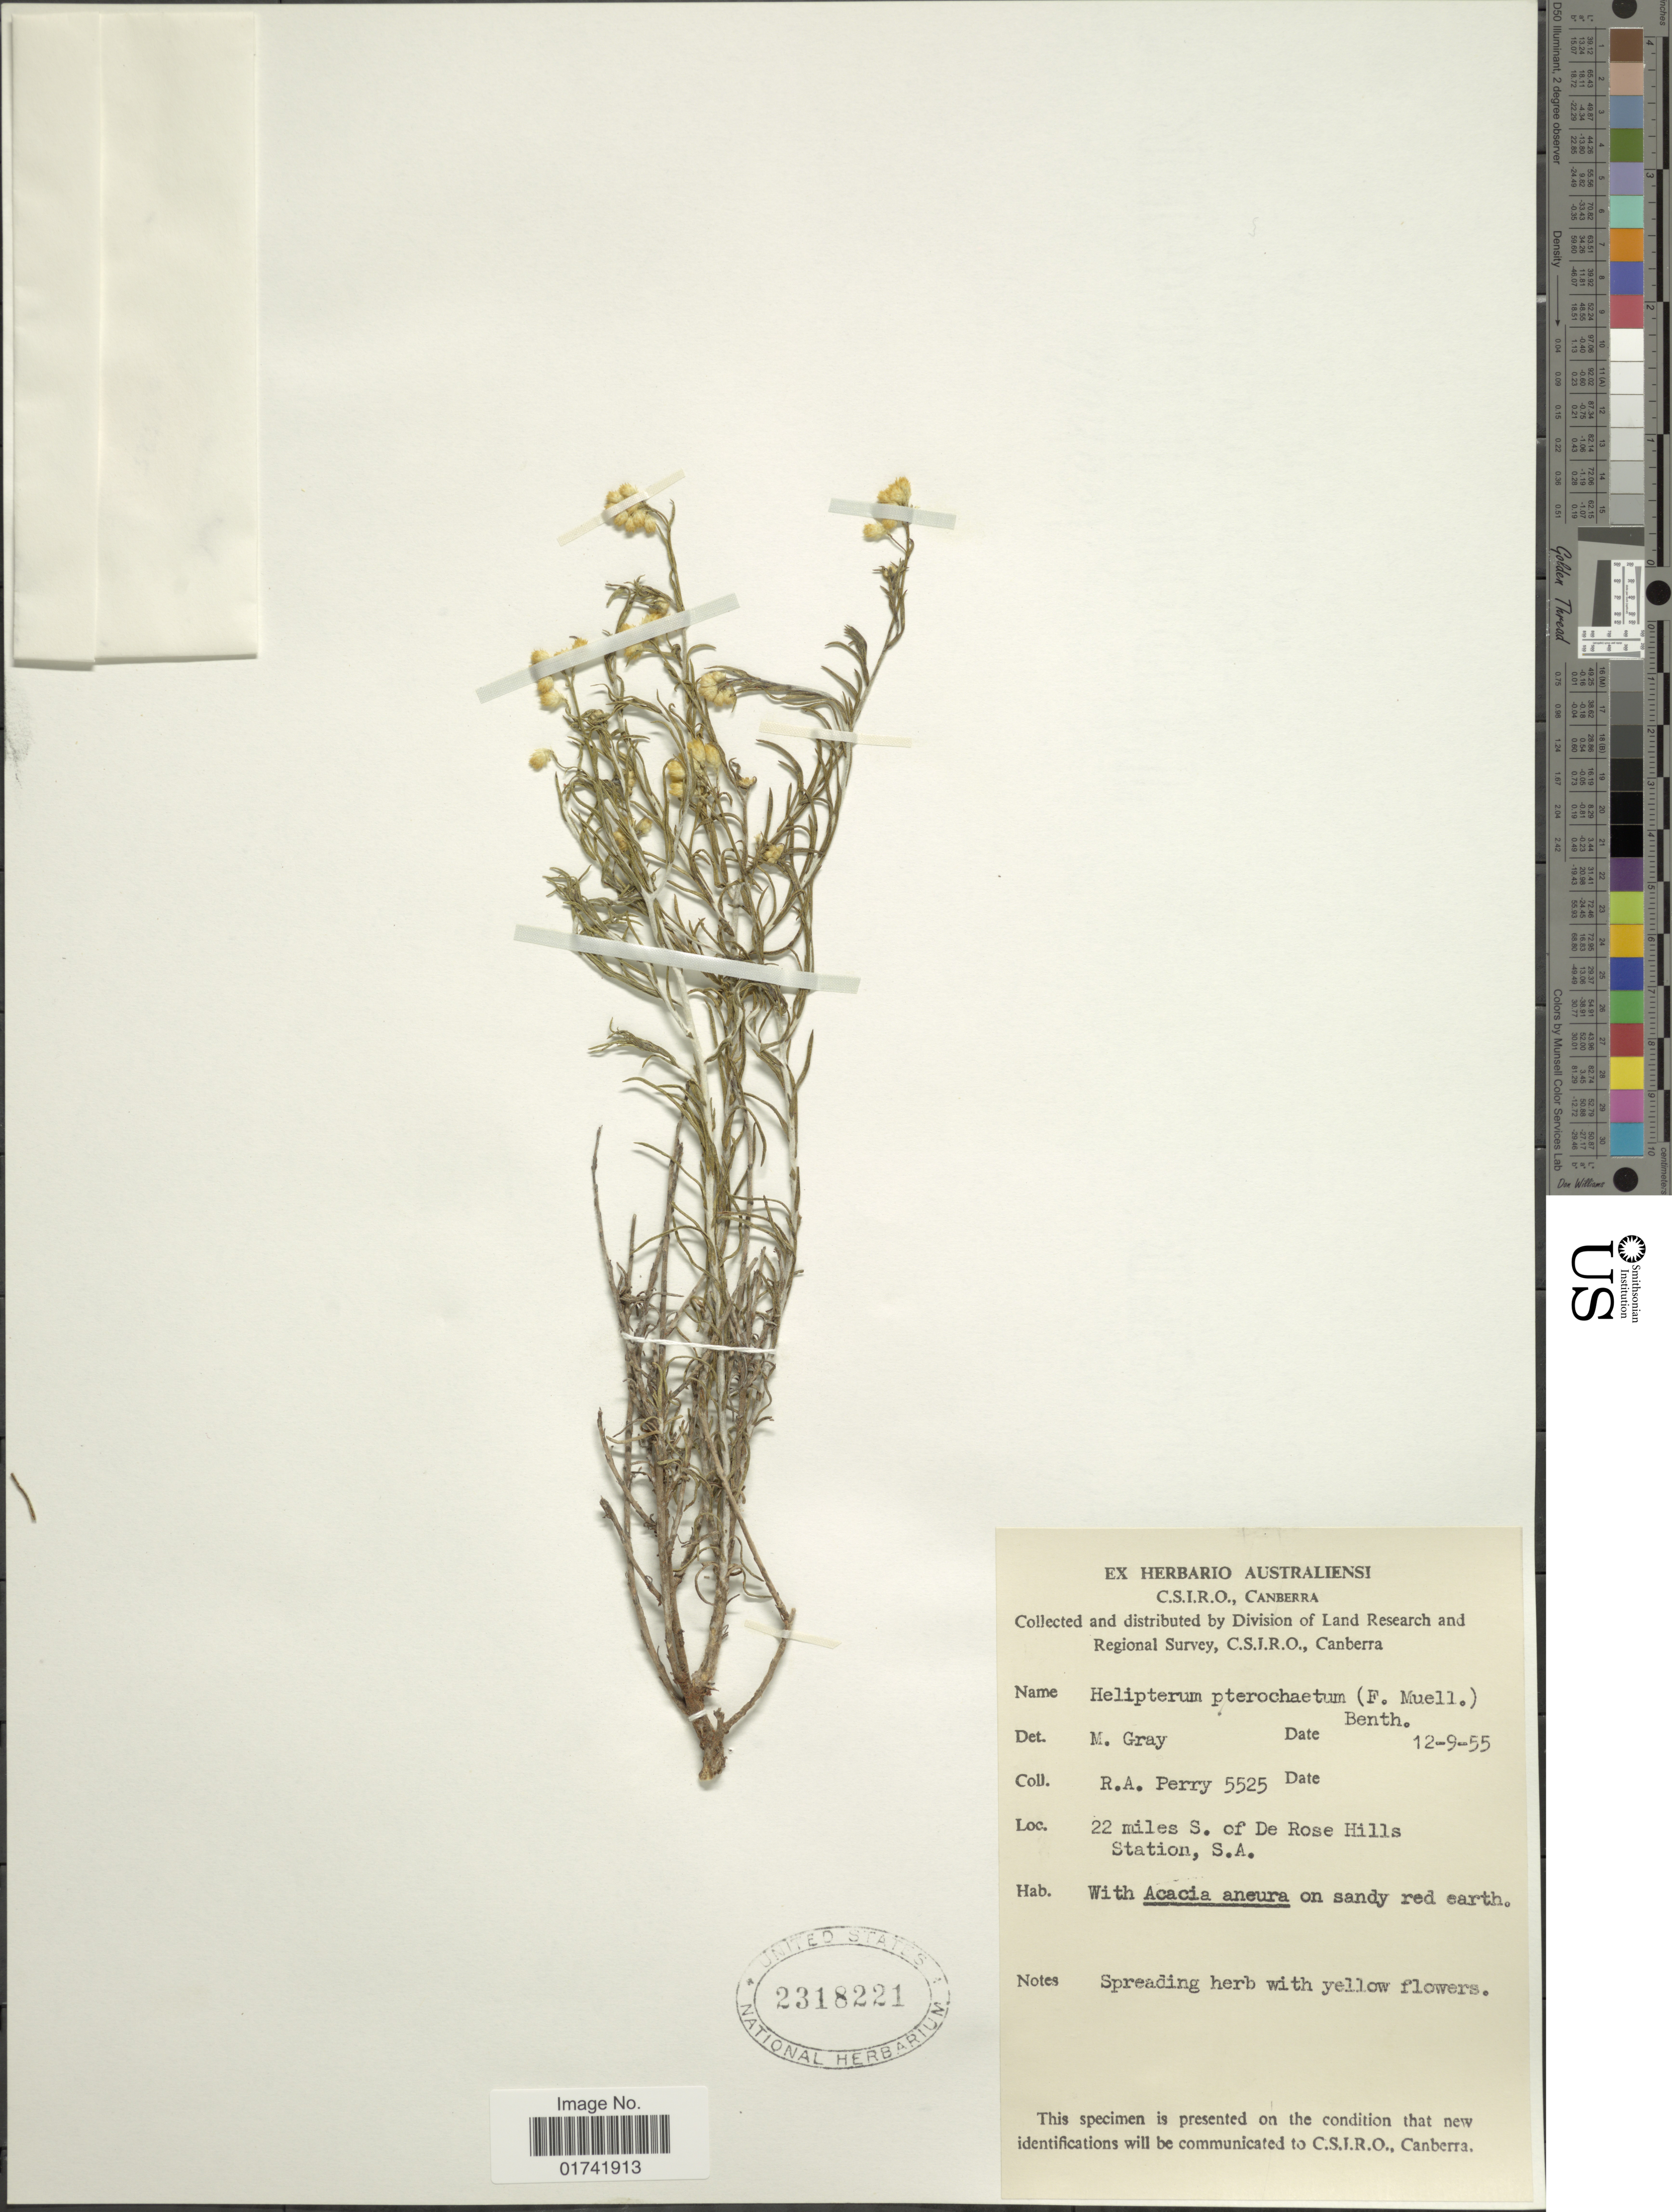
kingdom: Plantae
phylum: Tracheophyta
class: Magnoliopsida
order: Asterales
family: Asteraceae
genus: Chrysocephalum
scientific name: Chrysocephalum pterochaetum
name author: F. Muell.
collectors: Perry, R. A.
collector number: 5525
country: Australia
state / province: South Australia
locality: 22 miles S. of De Rose Hills Station,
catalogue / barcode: US 2318221